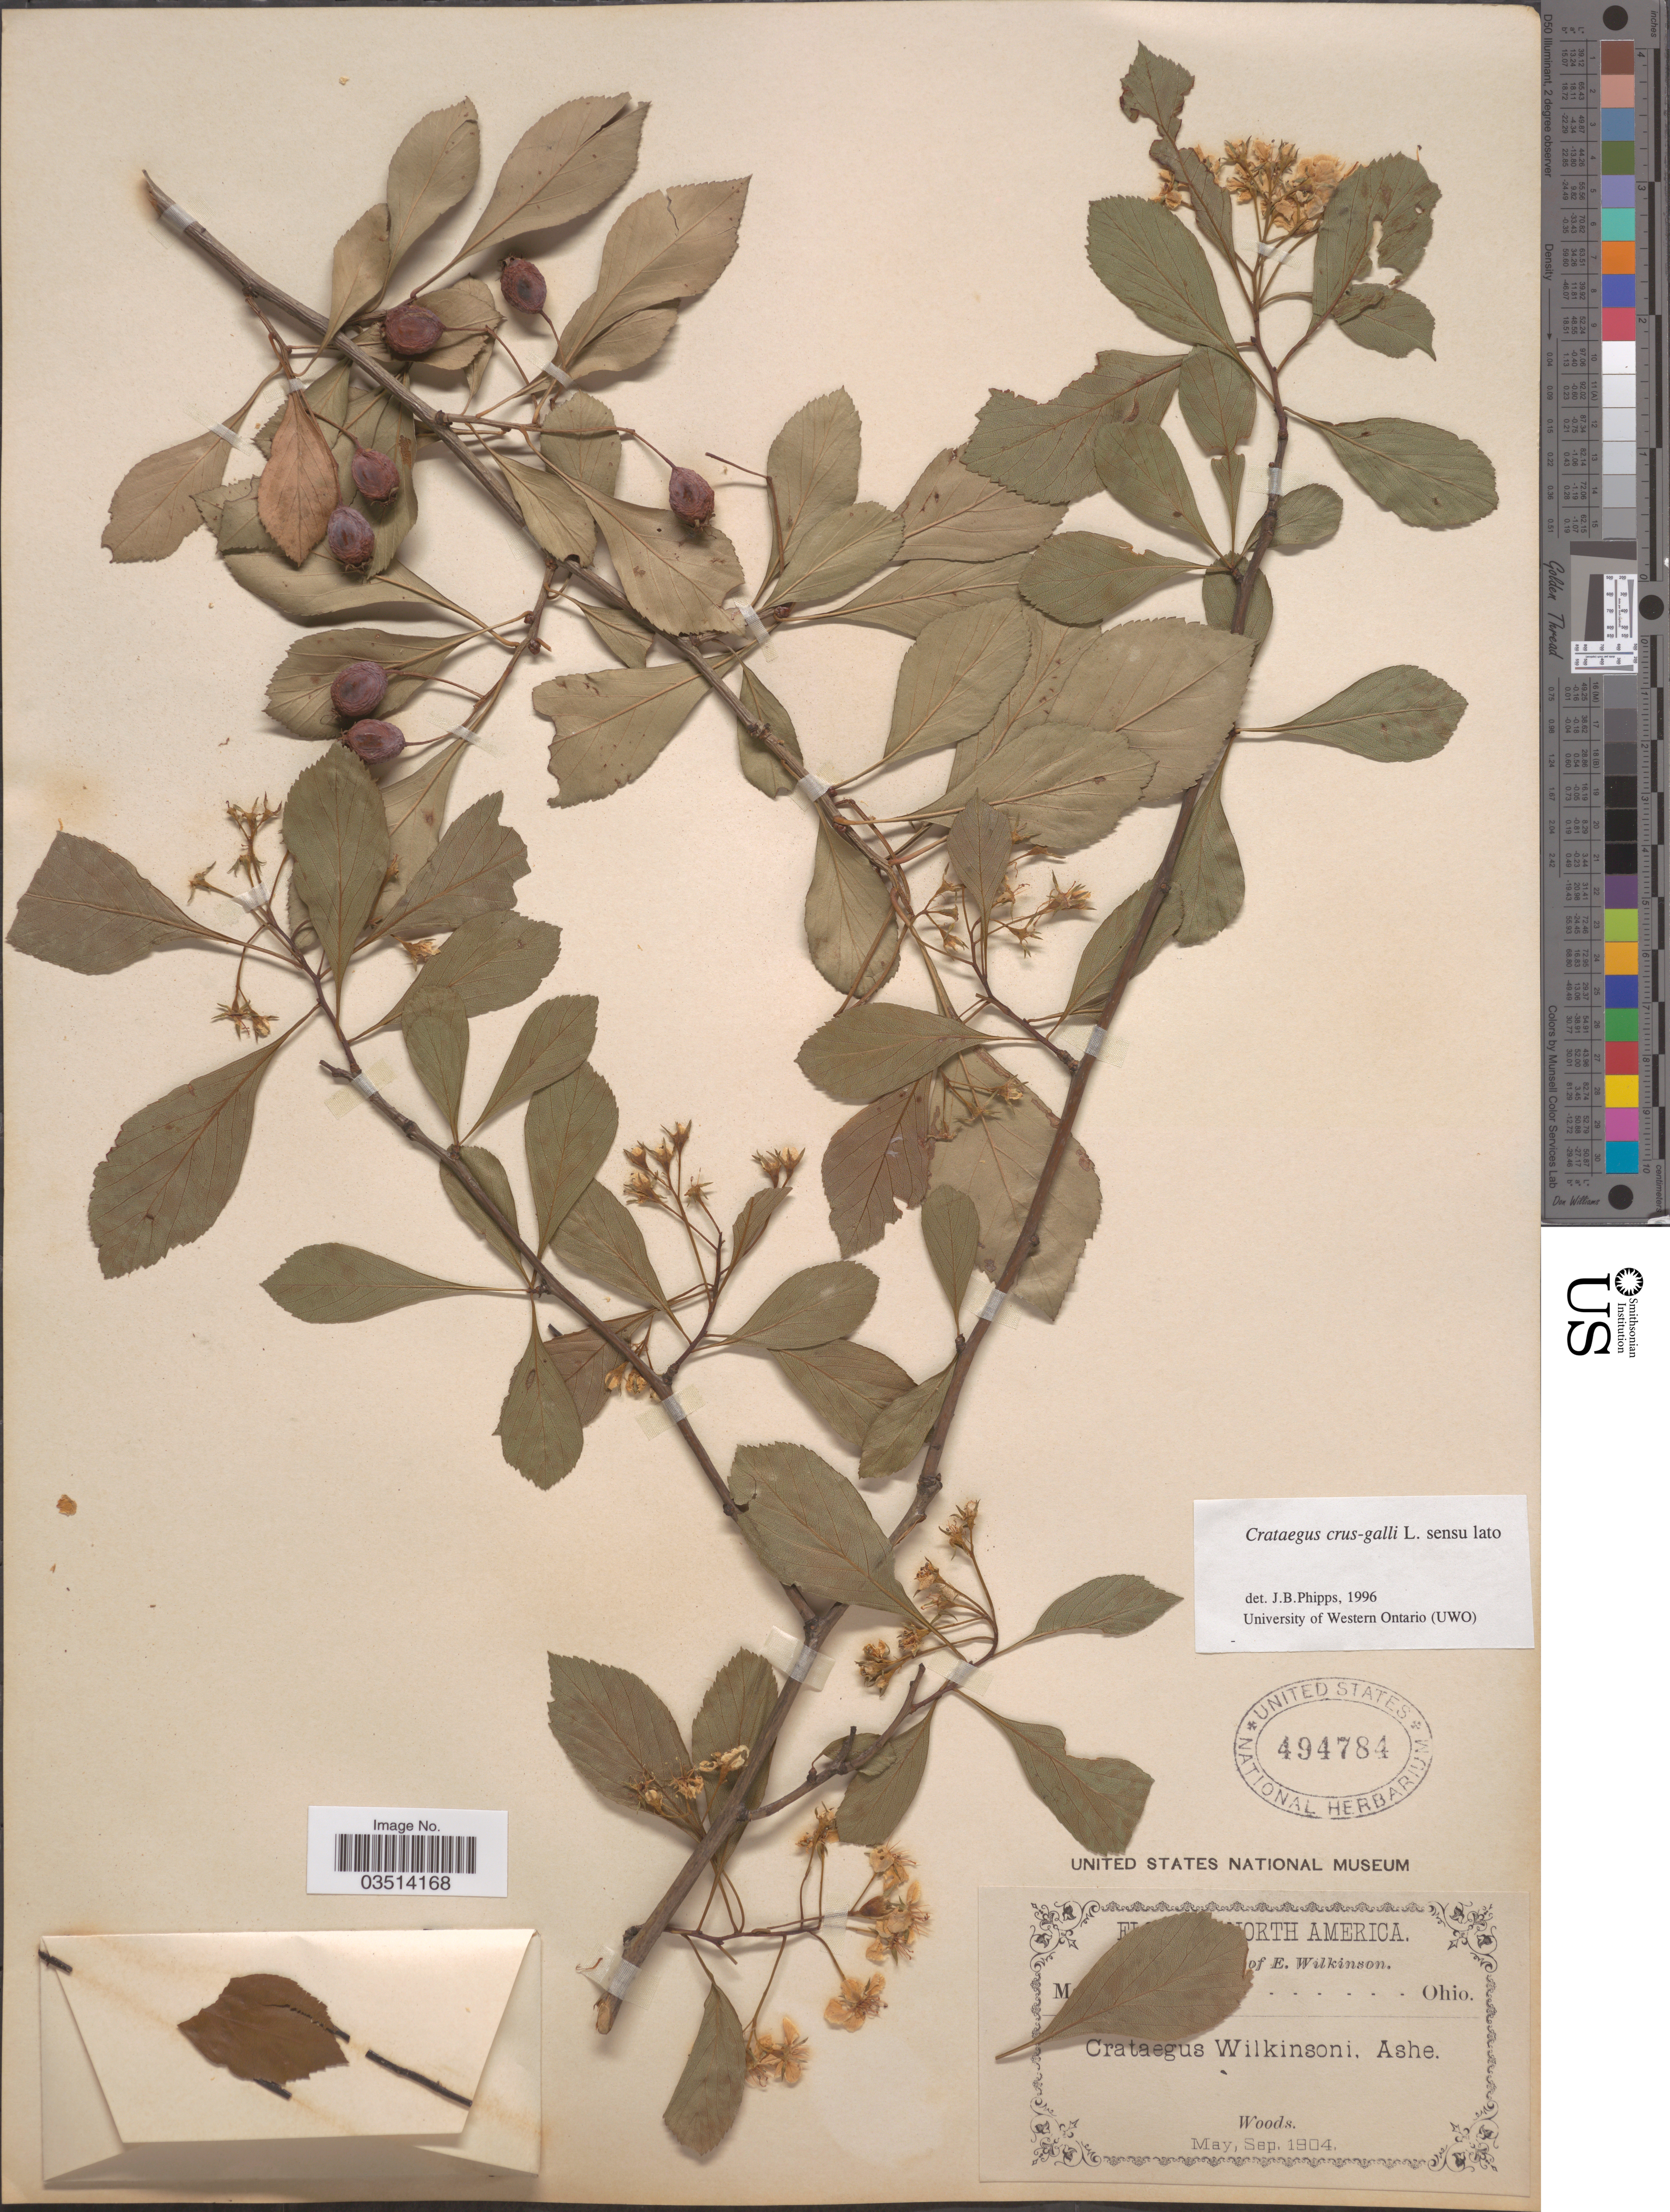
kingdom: Plantae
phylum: Tracheophyta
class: Magnoliopsida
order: Rosales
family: Rosaceae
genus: Crataegus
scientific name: Crataegus crus-galli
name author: L.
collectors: ex herb. E. Wilkinson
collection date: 1904-05/1904-09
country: United States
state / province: Ohio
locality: Woods.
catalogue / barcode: US 494784